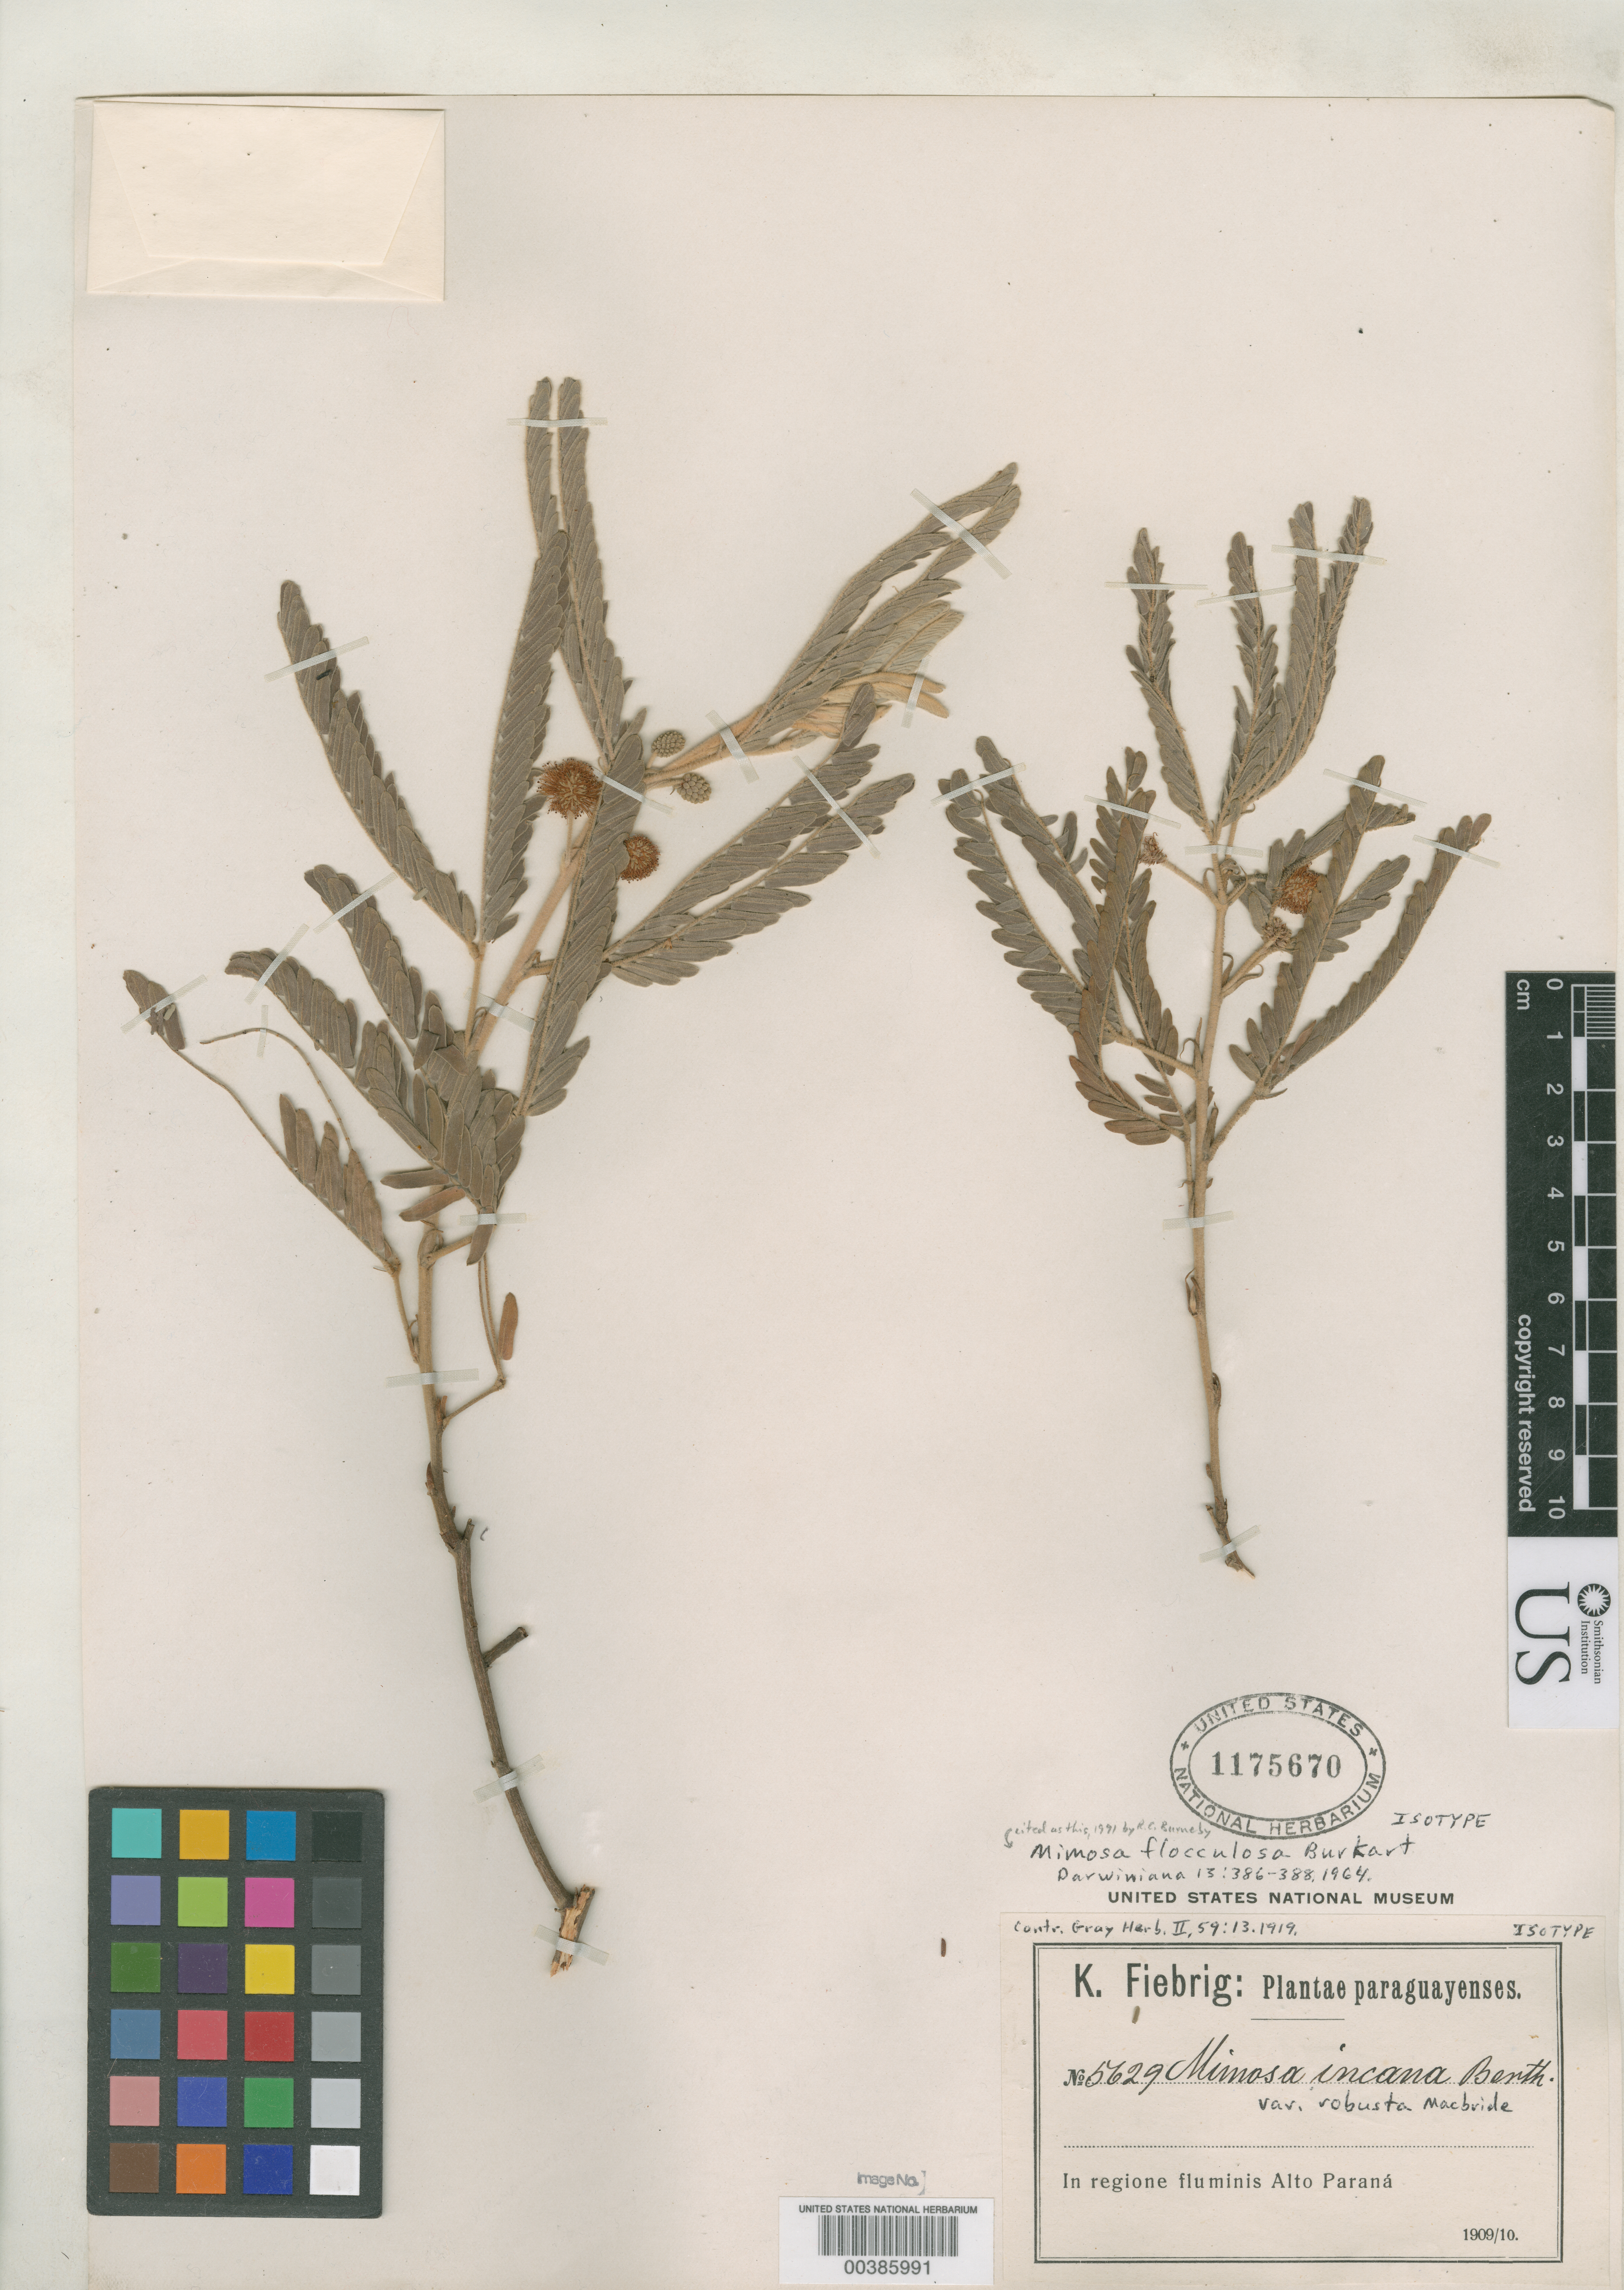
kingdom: Plantae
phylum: Tracheophyta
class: Magnoliopsida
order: Fabales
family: Fabaceae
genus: Mimosa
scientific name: Mimosa incana var. robusta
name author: J.F. Macbr.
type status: Isotype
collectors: K. Fiebrig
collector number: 5629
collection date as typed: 1909 to -- --- 1910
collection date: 1909/1910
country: Paraguay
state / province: Alto Paraná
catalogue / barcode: US 1175670-2